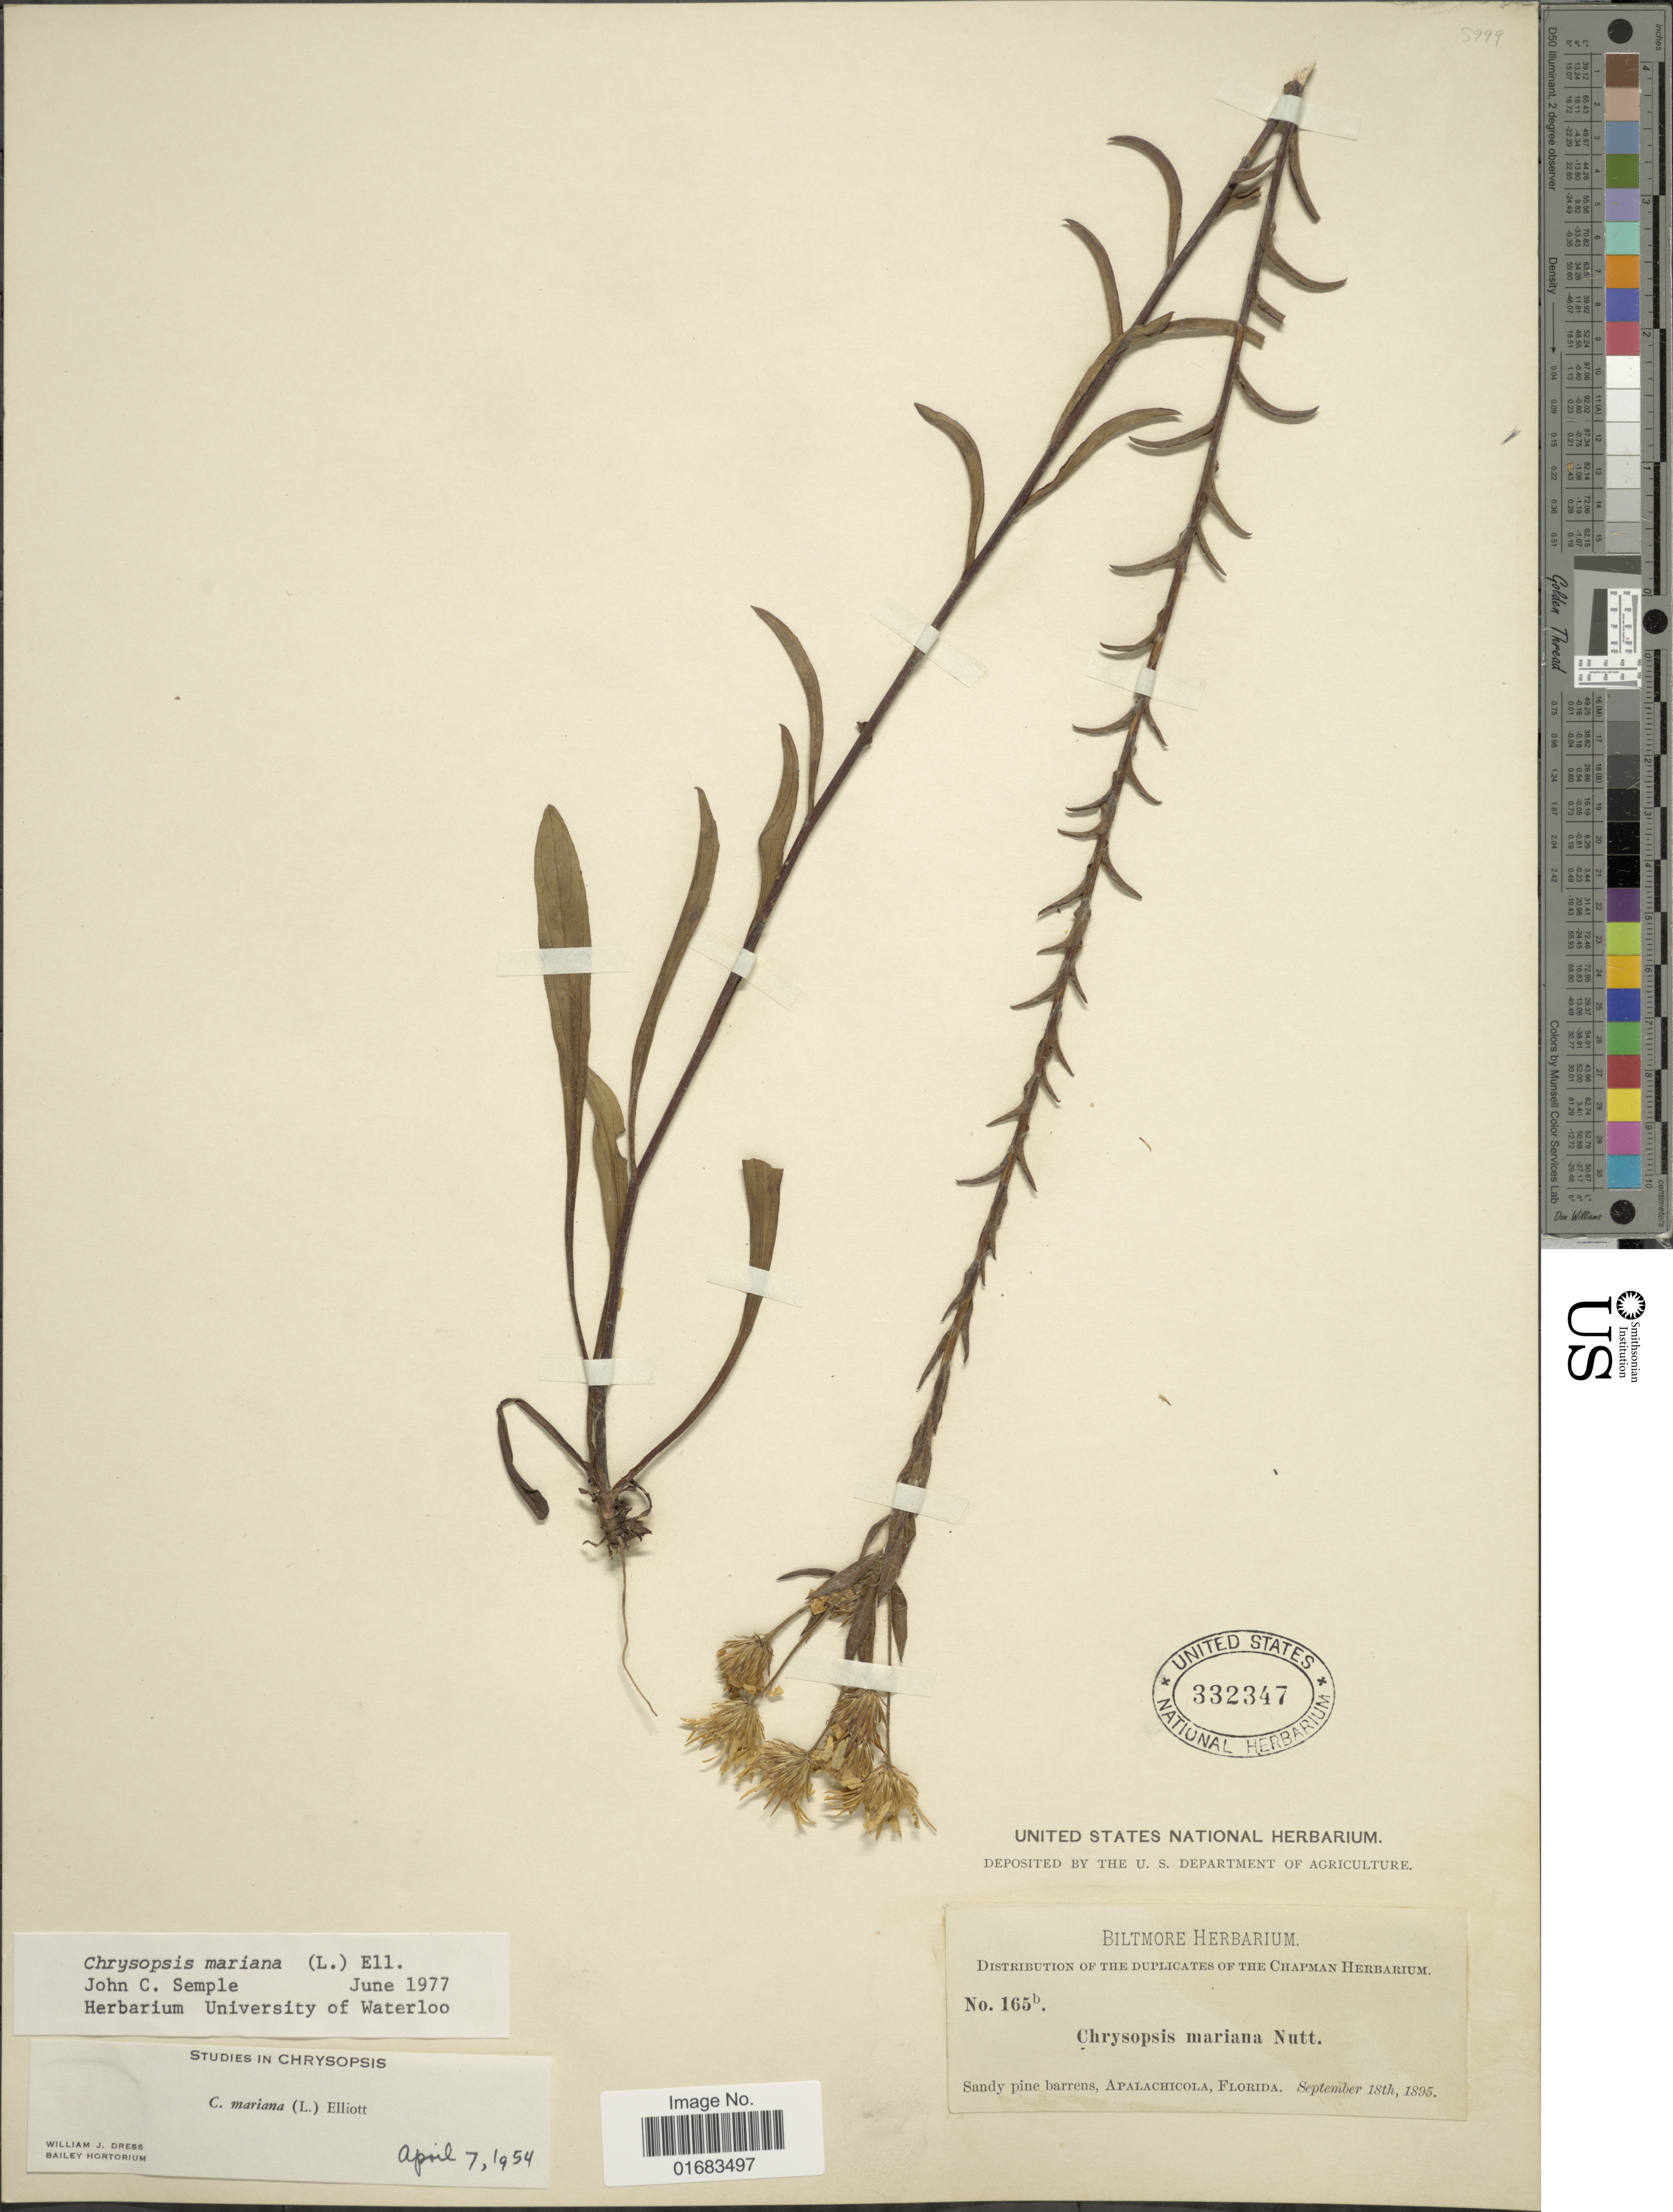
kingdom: Plantae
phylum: Tracheophyta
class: Magnoliopsida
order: Asterales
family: Asteraceae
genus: Chrysopsis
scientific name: Chrysopsis mariana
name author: (L.) Elliott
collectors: ex herb. Biltmore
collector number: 165 b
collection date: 1895-09-18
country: United States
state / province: Florida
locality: Sandy pine barrens, Apalachicola.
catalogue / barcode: US 332347